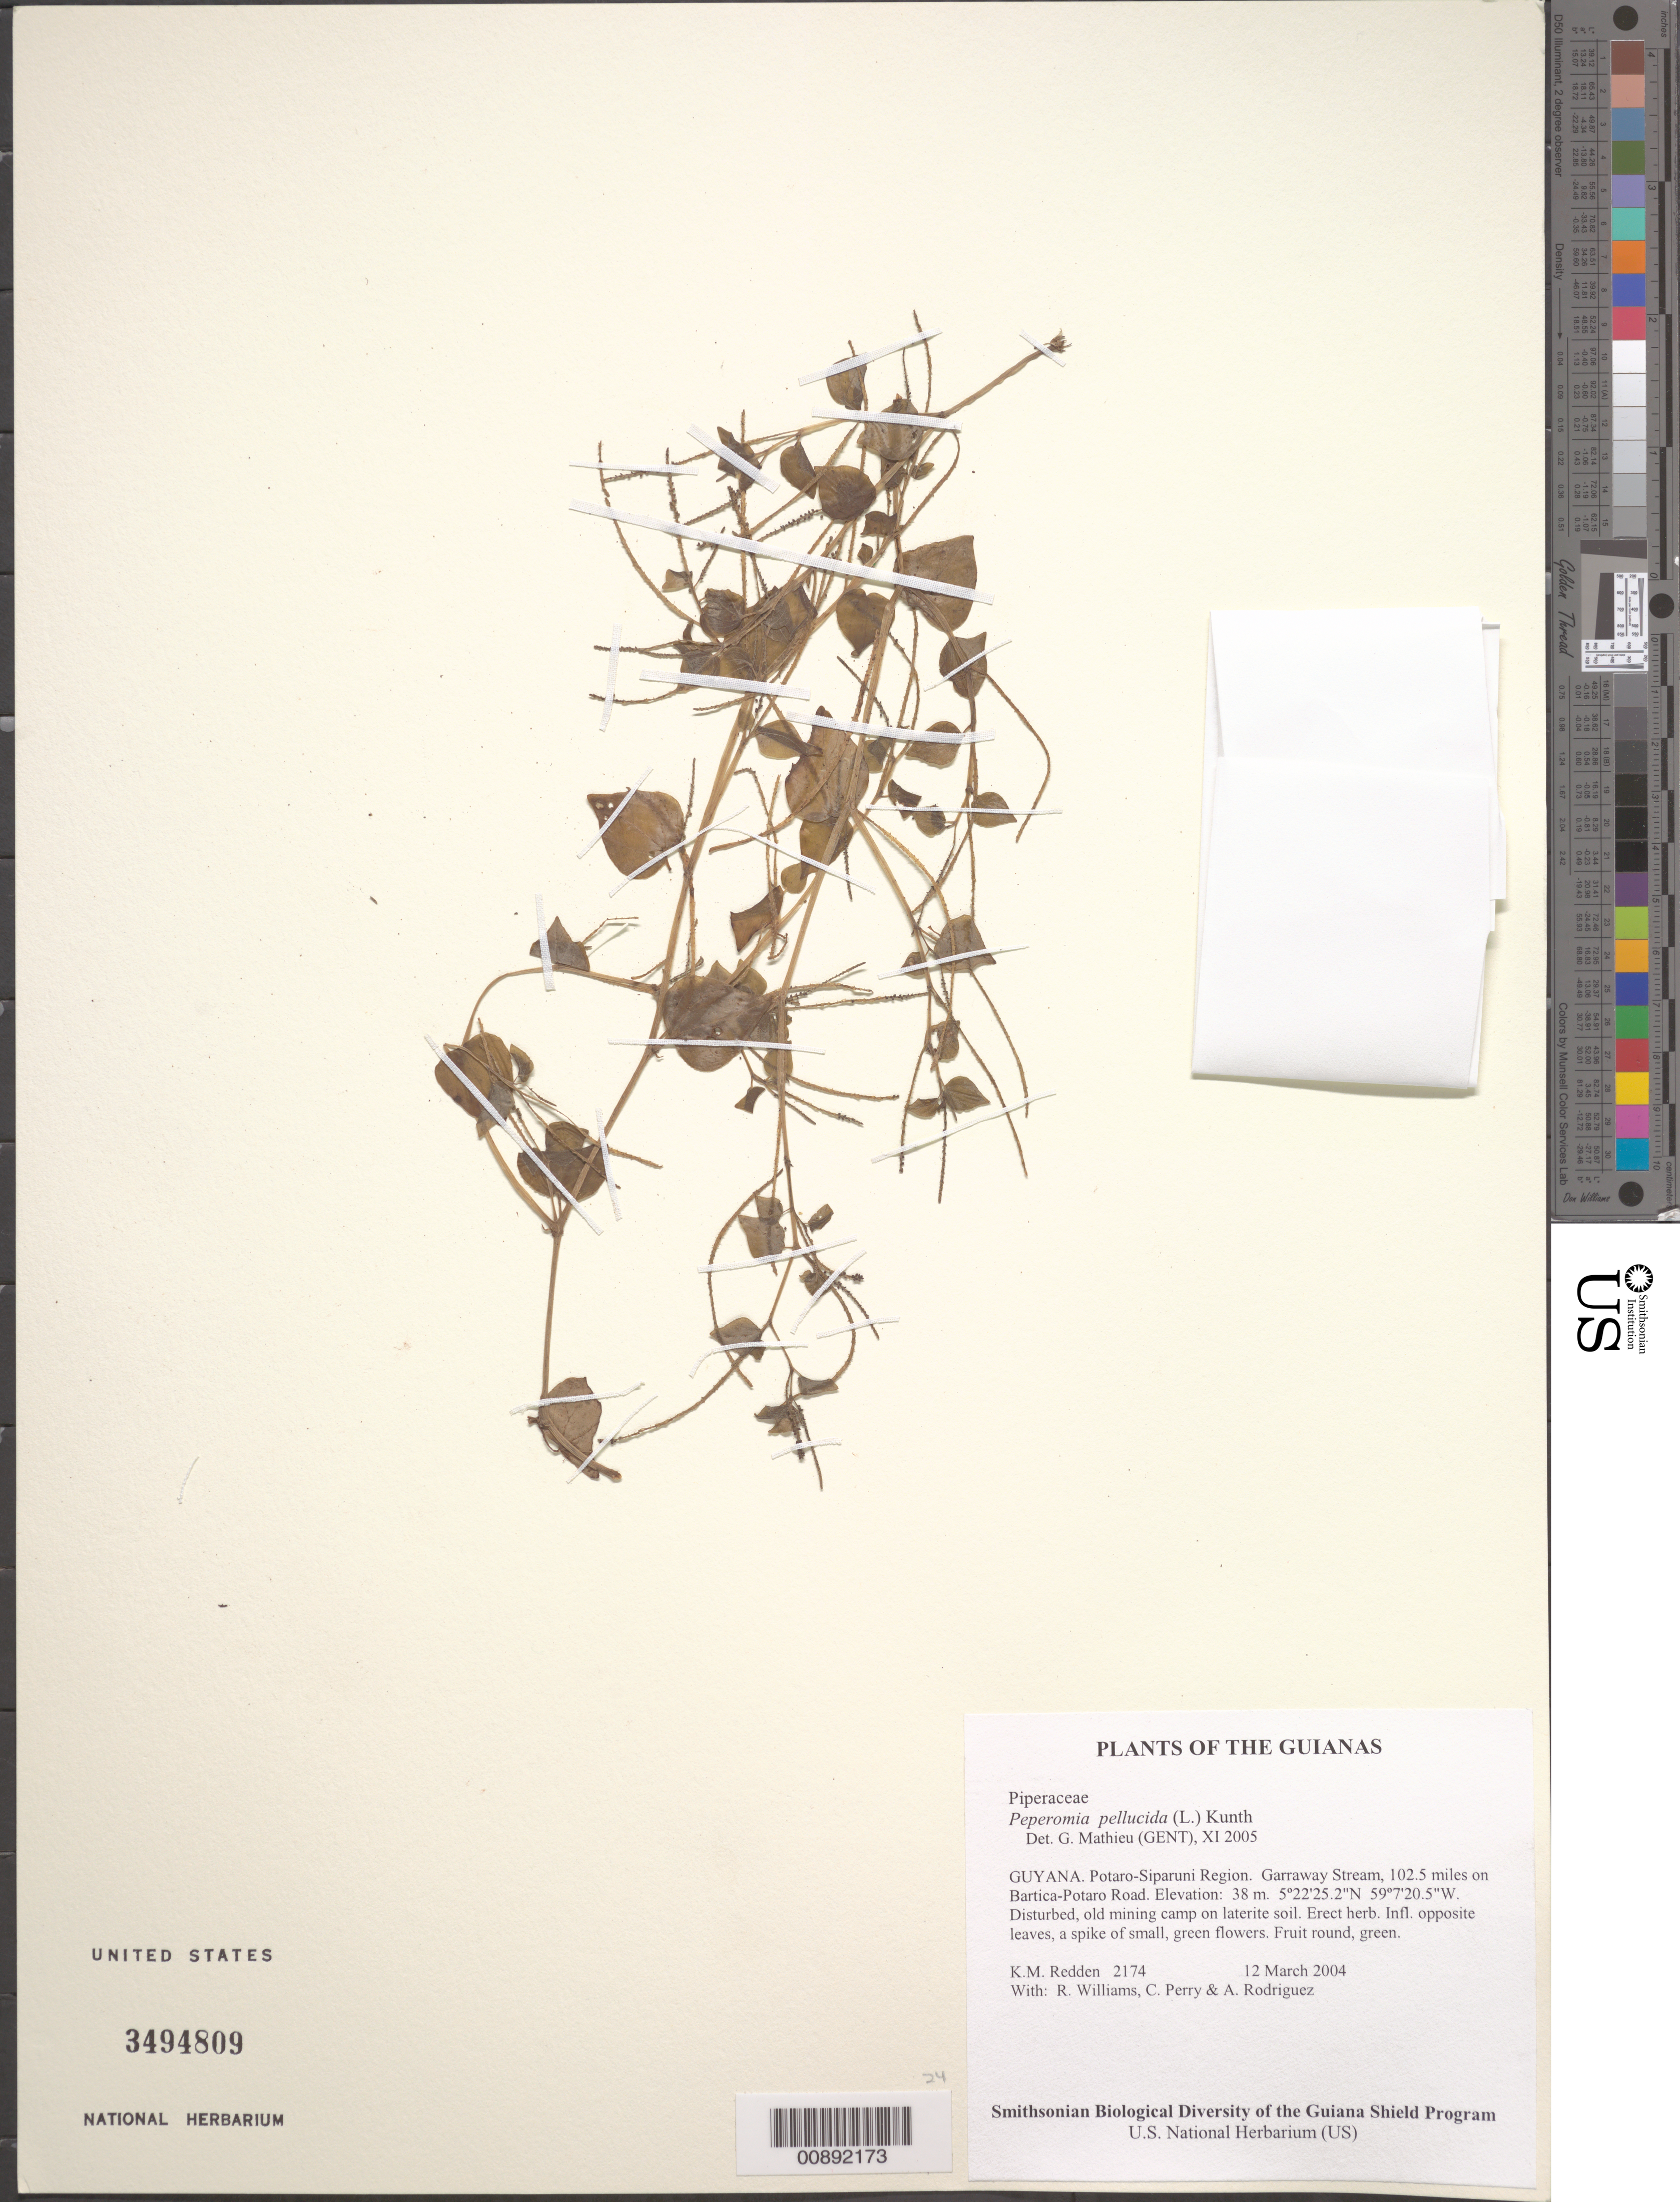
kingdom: Plantae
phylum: Tracheophyta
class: Magnoliopsida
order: Piperales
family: Piperaceae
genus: Peperomia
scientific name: Peperomia pellucida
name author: (L.) Kunth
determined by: Mathieu, Guido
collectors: K. M. Redden, R. Williams, C. Perry & A. Rodriguez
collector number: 2174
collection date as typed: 12 March 2004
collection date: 2004-03-12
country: Guyana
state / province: Potaro-Siparuni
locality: Garraway Stream, 102.5 miles on Bartica-Potaro Road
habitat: Disturbed, old mining camp on laterite soil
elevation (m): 38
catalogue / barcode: US 3494809